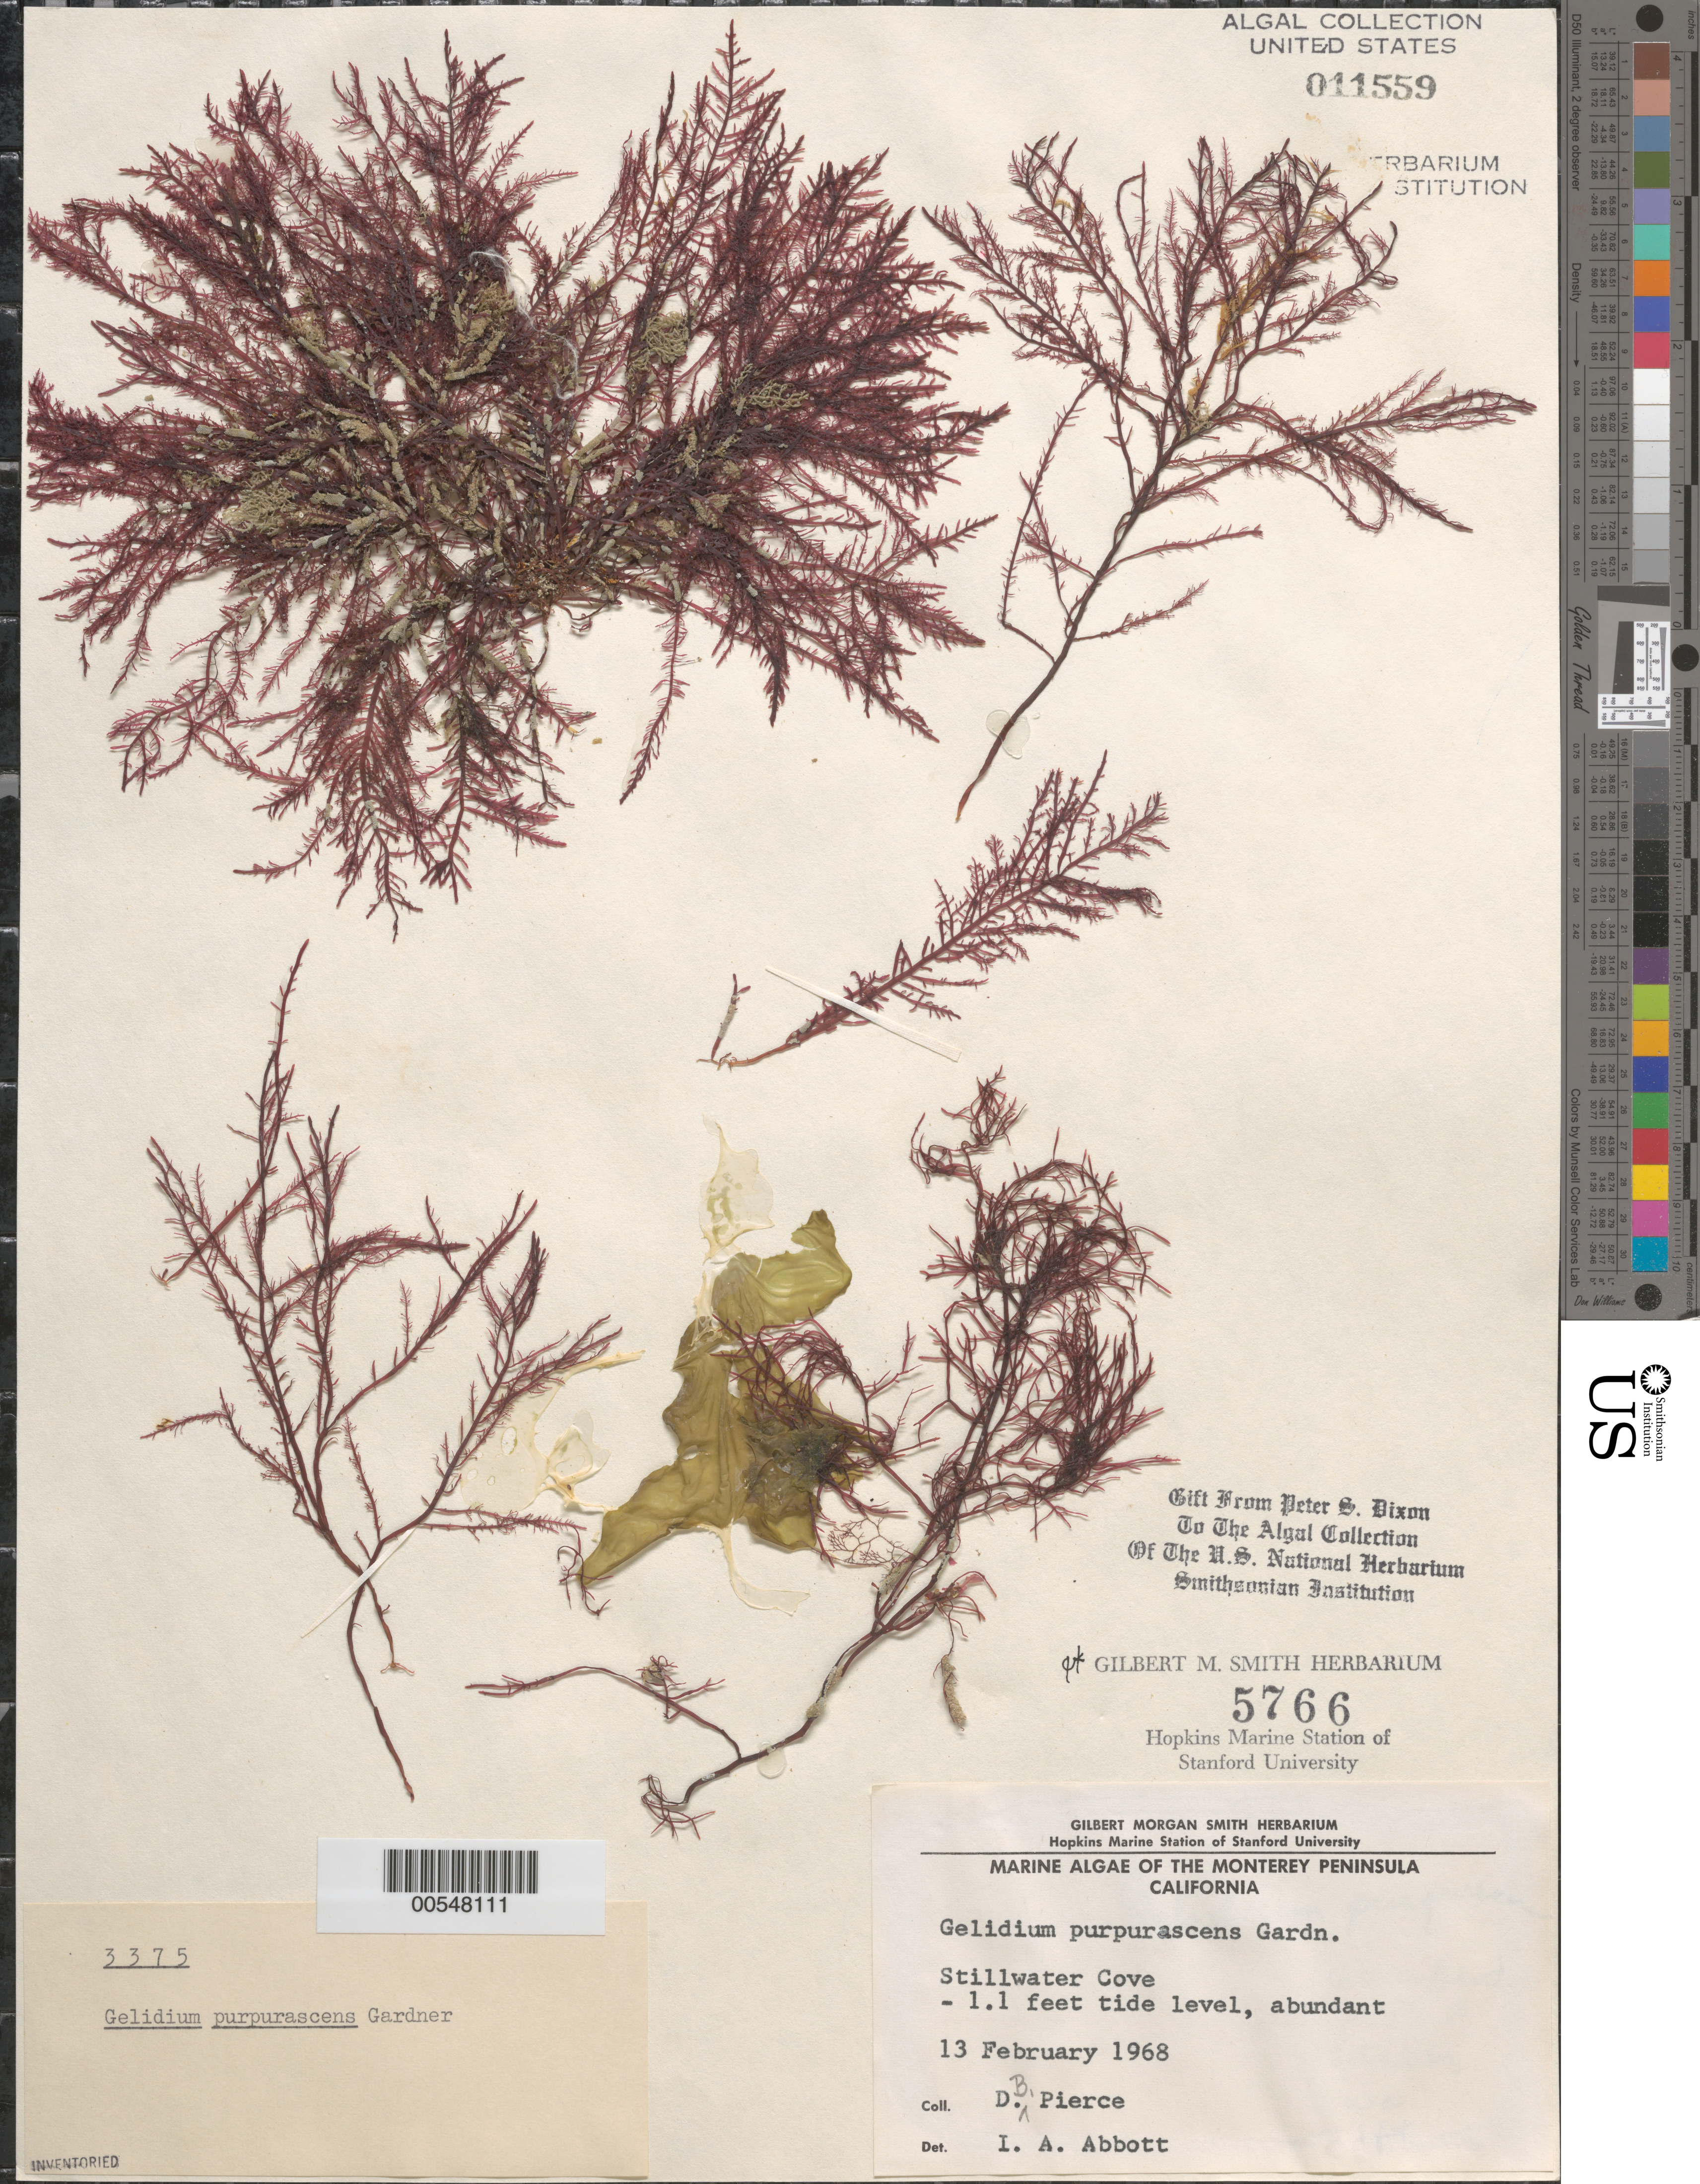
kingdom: Plantae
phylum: Rhodophyta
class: Florideophyceae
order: Gelidiales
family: Gelidiaceae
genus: Gelidium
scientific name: Gelidium purpurascens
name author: N.L. Gardner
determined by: Abbott, Isabella A.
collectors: D. Pierce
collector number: PSD 3375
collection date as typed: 13 Feb 1968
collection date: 1968-02-13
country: United States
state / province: California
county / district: Monterey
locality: Stillwater Cove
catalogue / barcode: US 11559